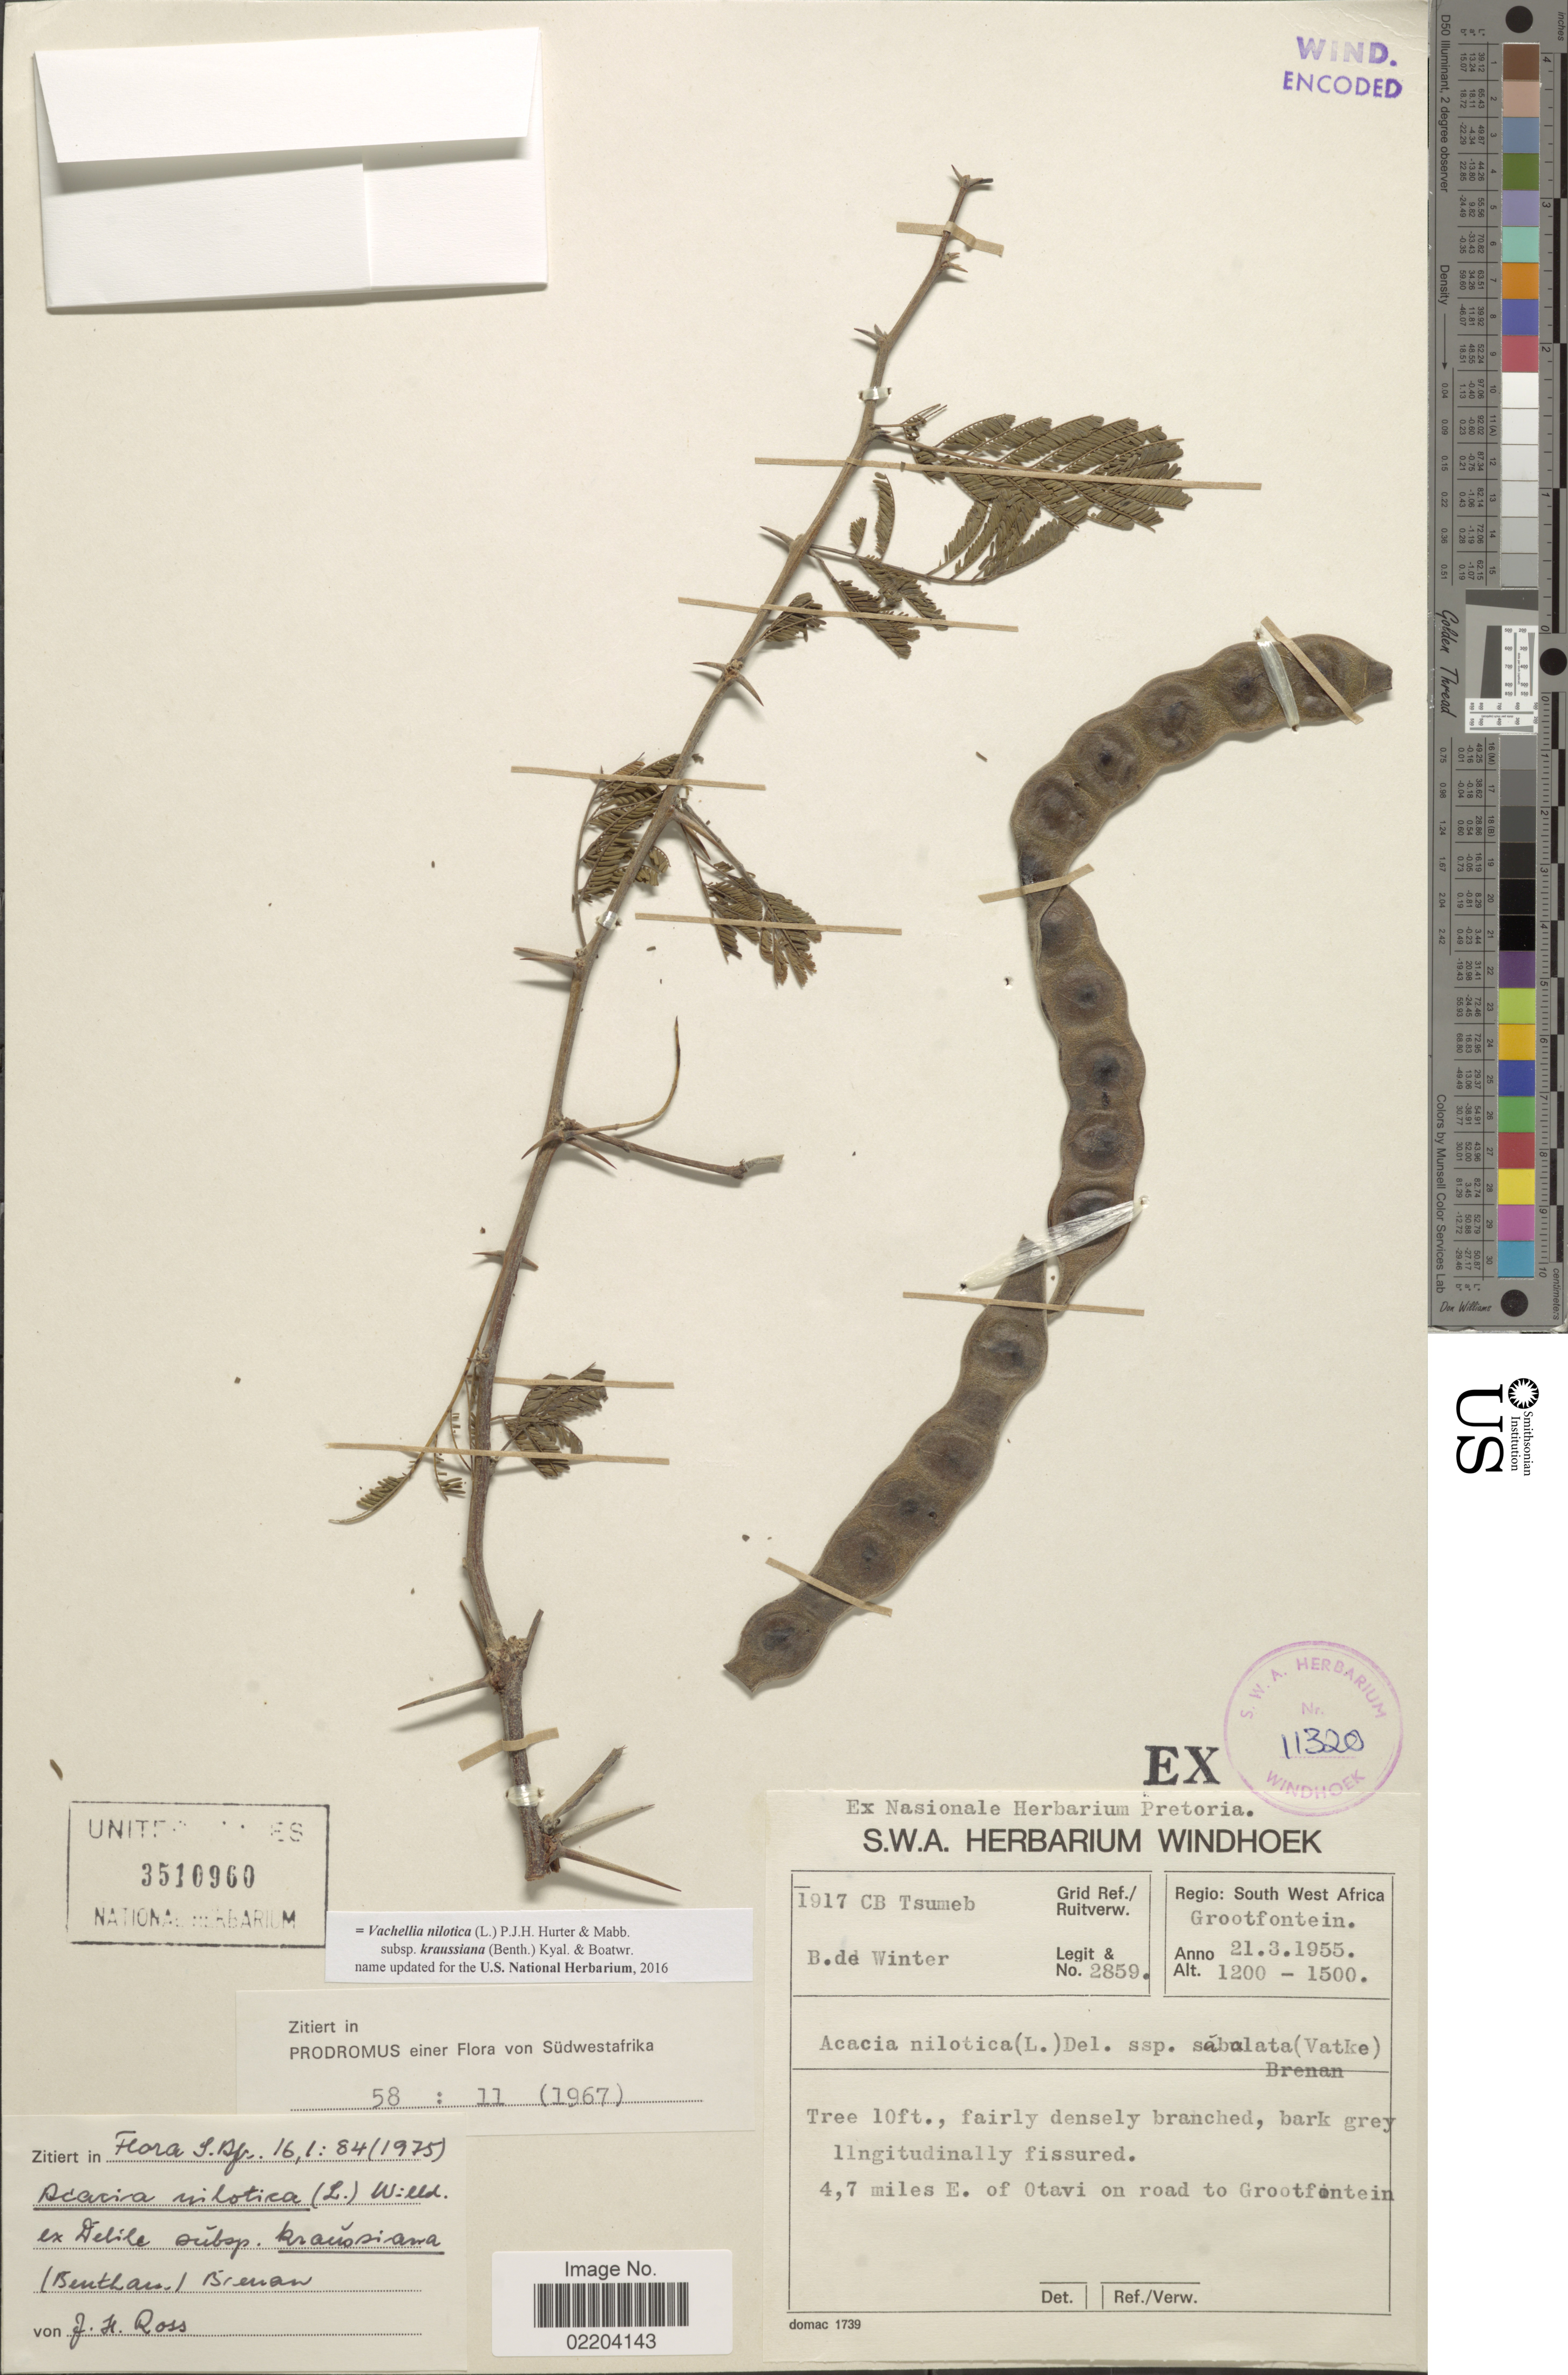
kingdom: Plantae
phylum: Tracheophyta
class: Magnoliopsida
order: Fabales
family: Fabaceae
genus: Vachellia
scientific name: Vachellia nilotica subsp. kraussiana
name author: (Benth.) Kyal. & Boatwr.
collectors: B. de Winter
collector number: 2859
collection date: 1955-03-21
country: Namibia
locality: Regio: South West Africa. Grootfontein. 4.7 miles E. of Otavi on road to Grootfontein.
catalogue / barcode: US 3510960